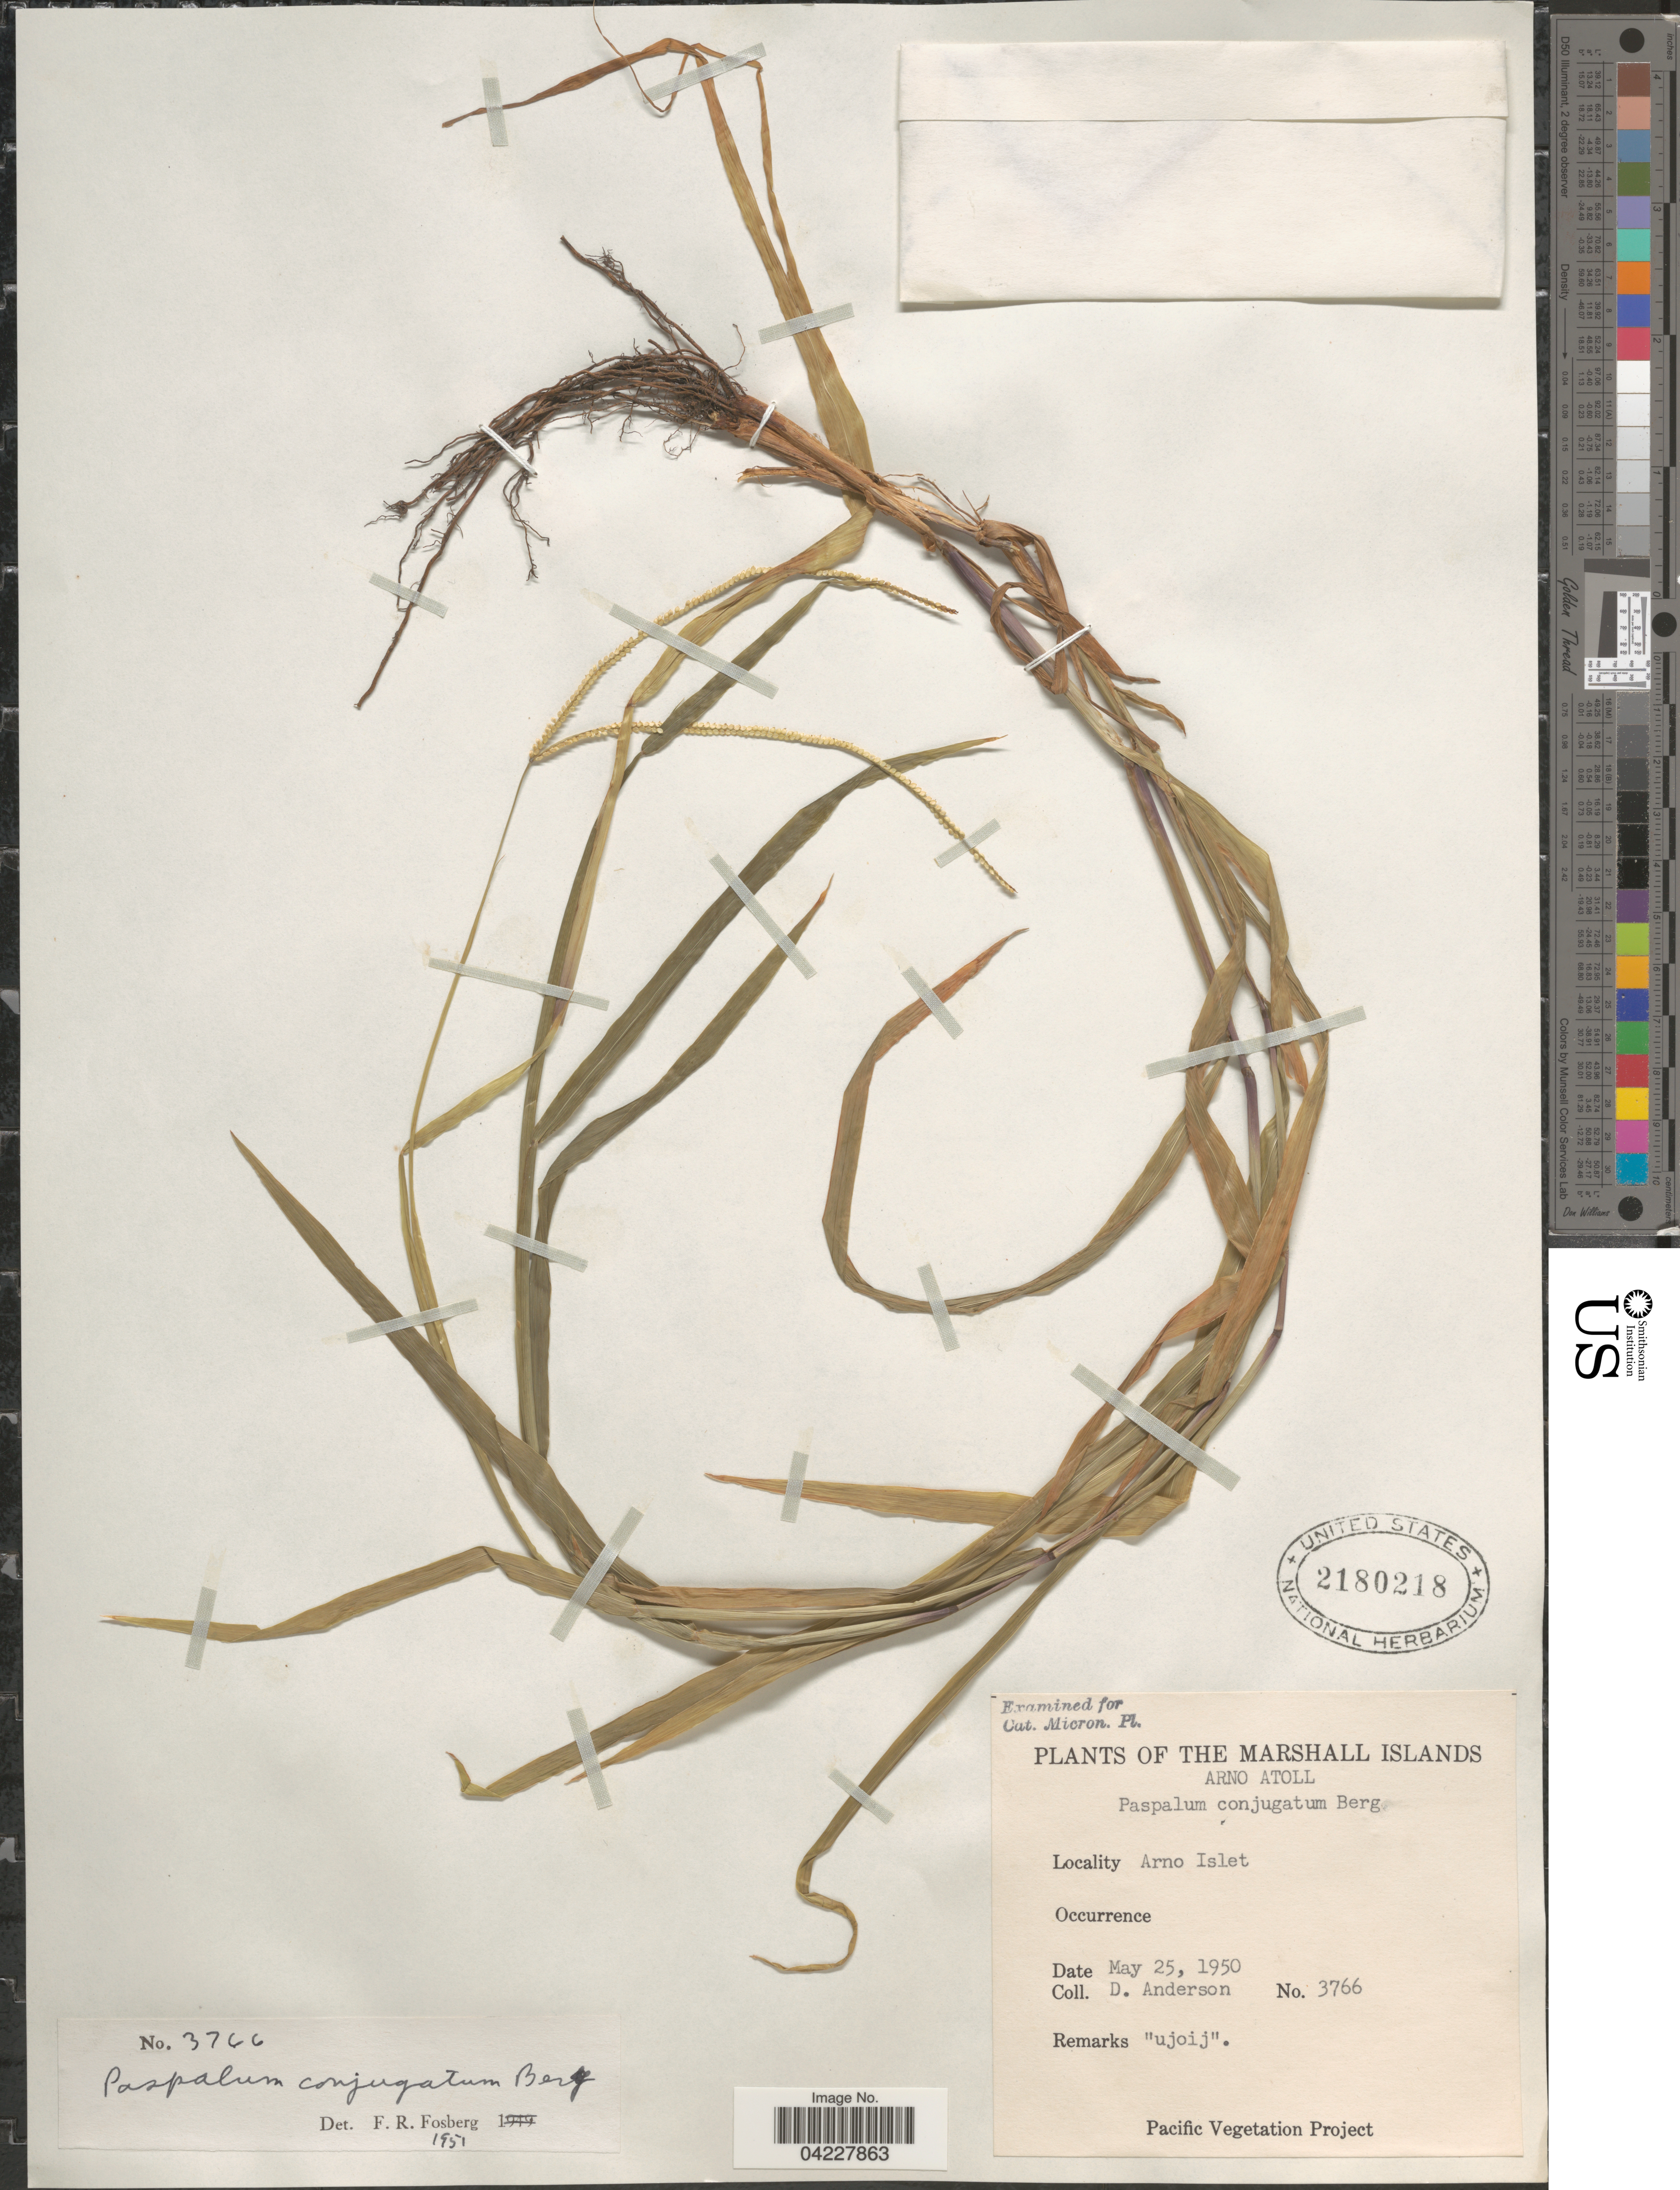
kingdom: Plantae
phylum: Tracheophyta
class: Liliopsida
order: Poales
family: Poaceae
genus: Paspalum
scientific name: Paspalum conjugatum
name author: P.J. Bergius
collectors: D. Anderson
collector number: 3766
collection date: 1950-05-25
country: Marshall Islands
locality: Arno Islet.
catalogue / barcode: US 2180218